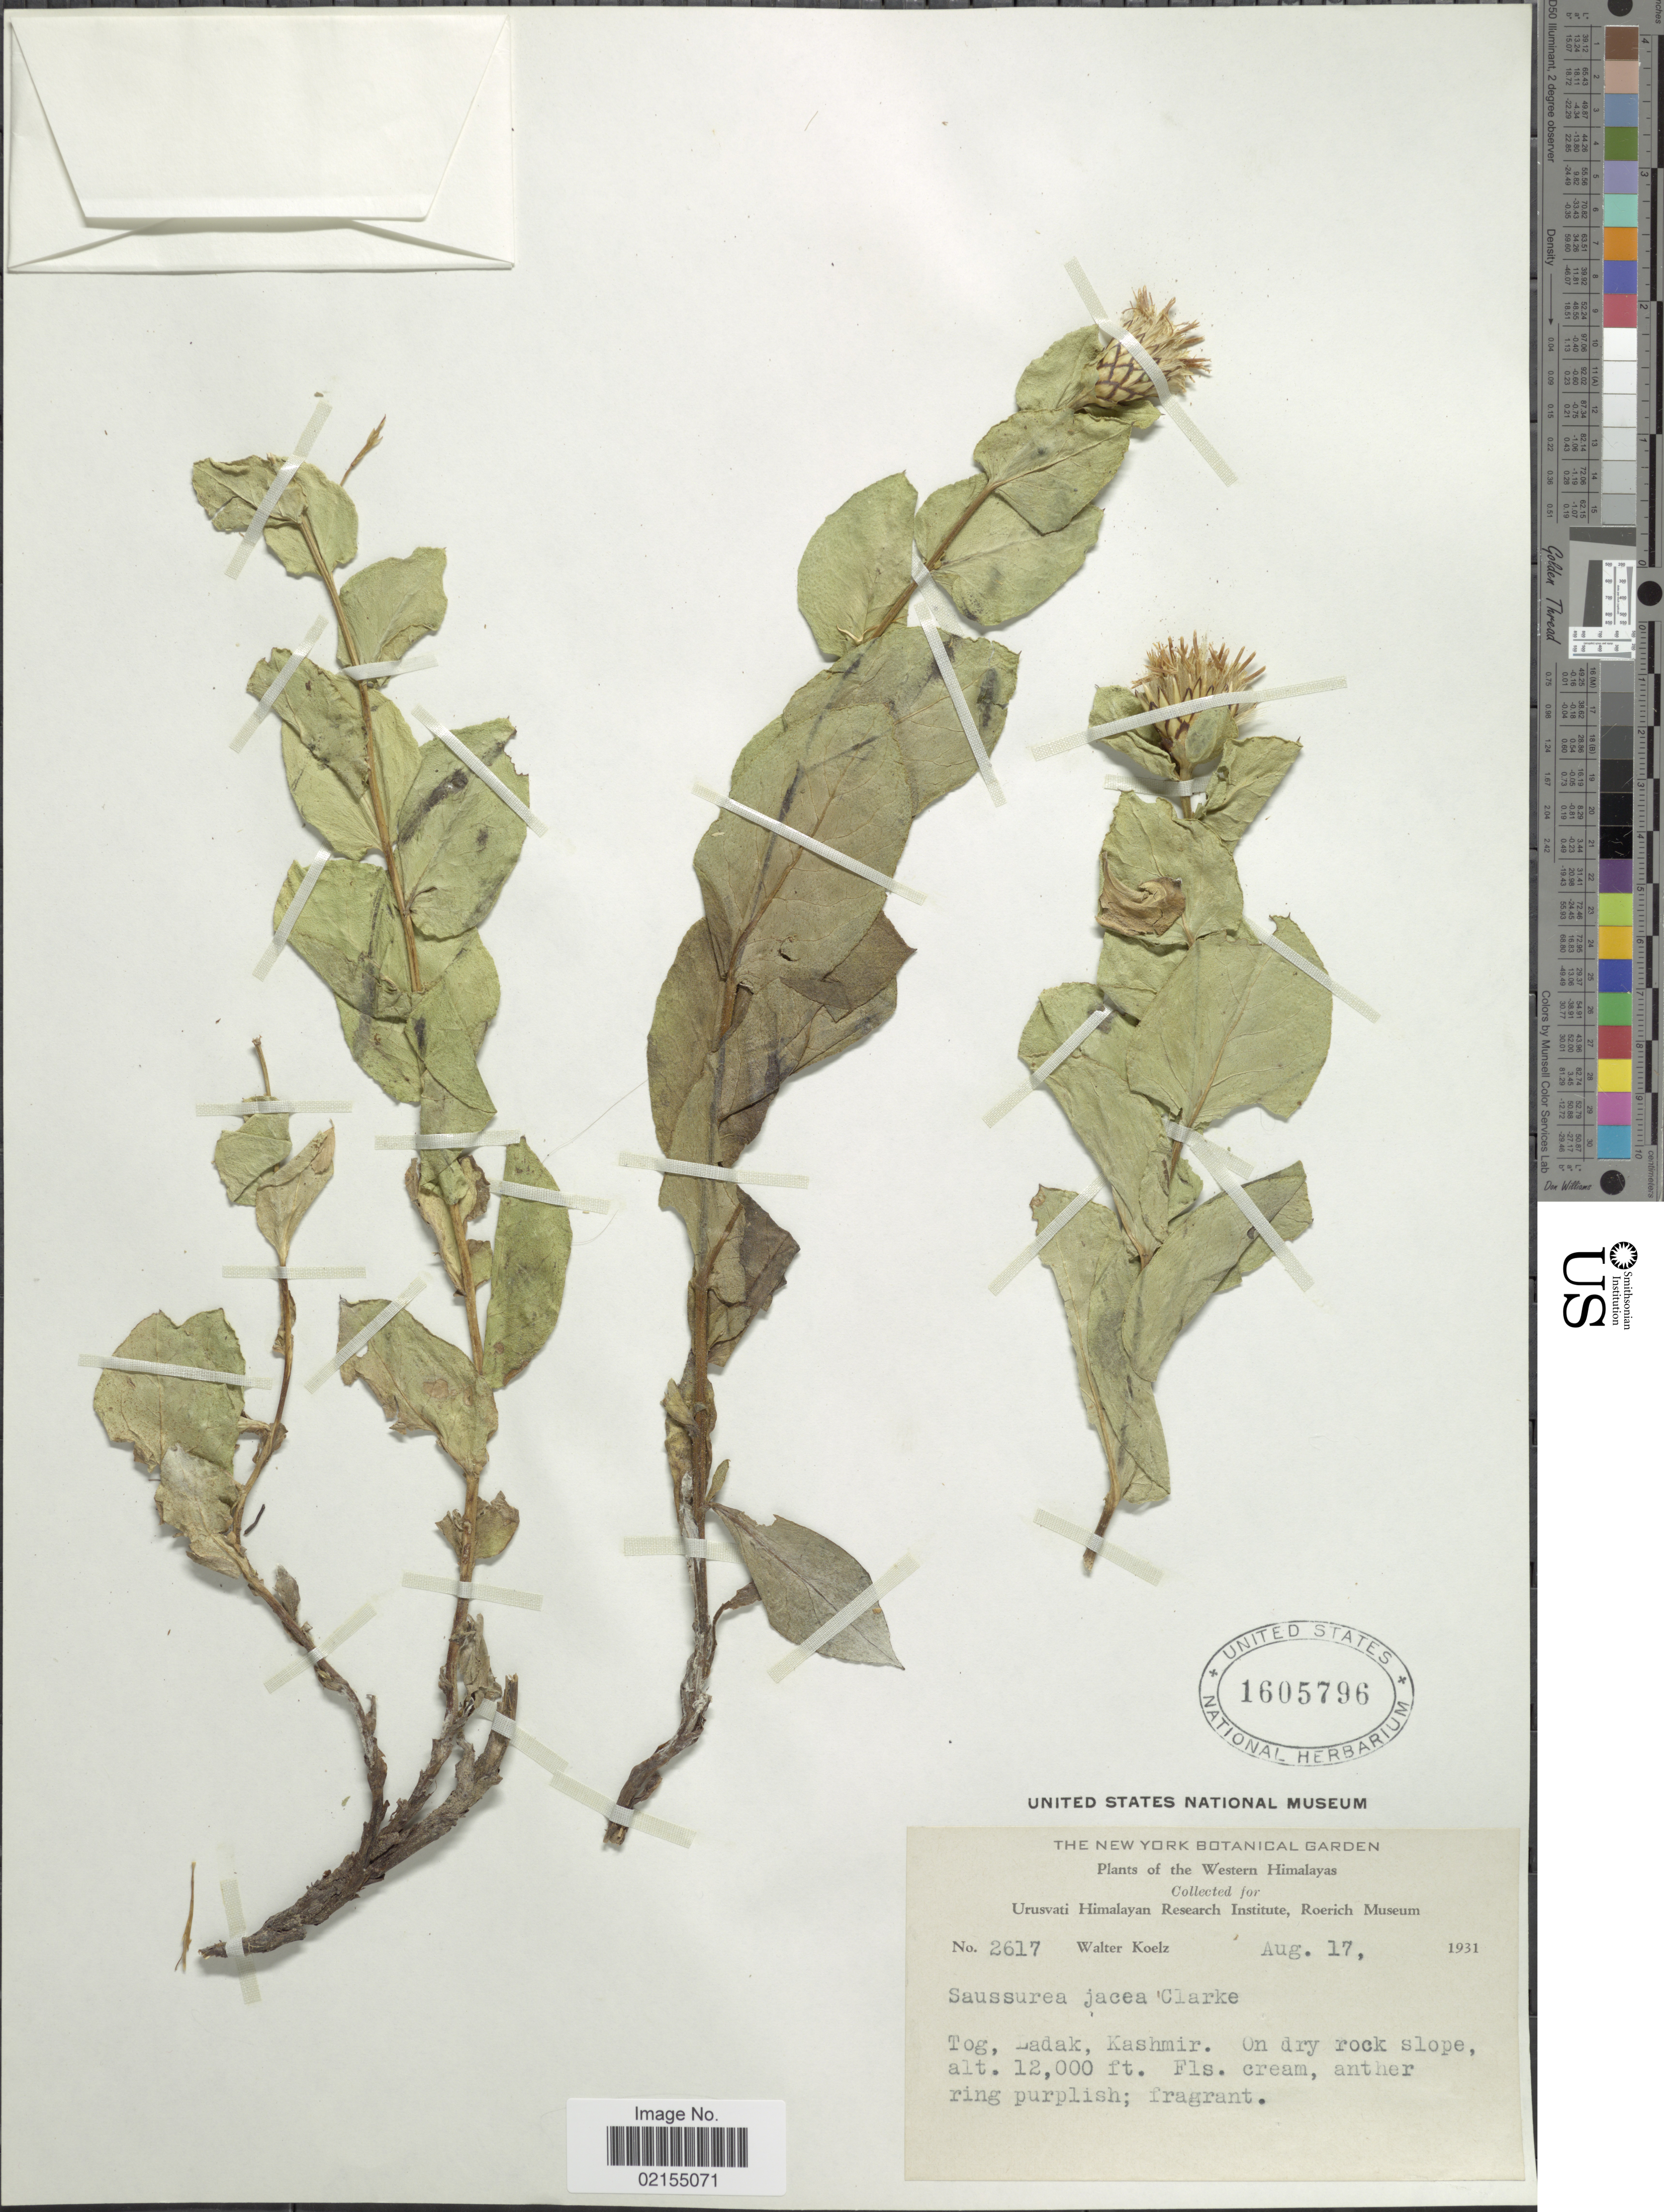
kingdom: Plantae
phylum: Tracheophyta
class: Magnoliopsida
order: Asterales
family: Asteraceae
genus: Saussurea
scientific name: Saussurea jacea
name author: (Klotzsch) C.B. Clarke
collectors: W. N. Koelz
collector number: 2617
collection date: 1931-08-17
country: India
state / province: Ladakh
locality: The Western Himalayas, Tog, Ladak, Kashmir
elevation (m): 3658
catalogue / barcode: US 1605796